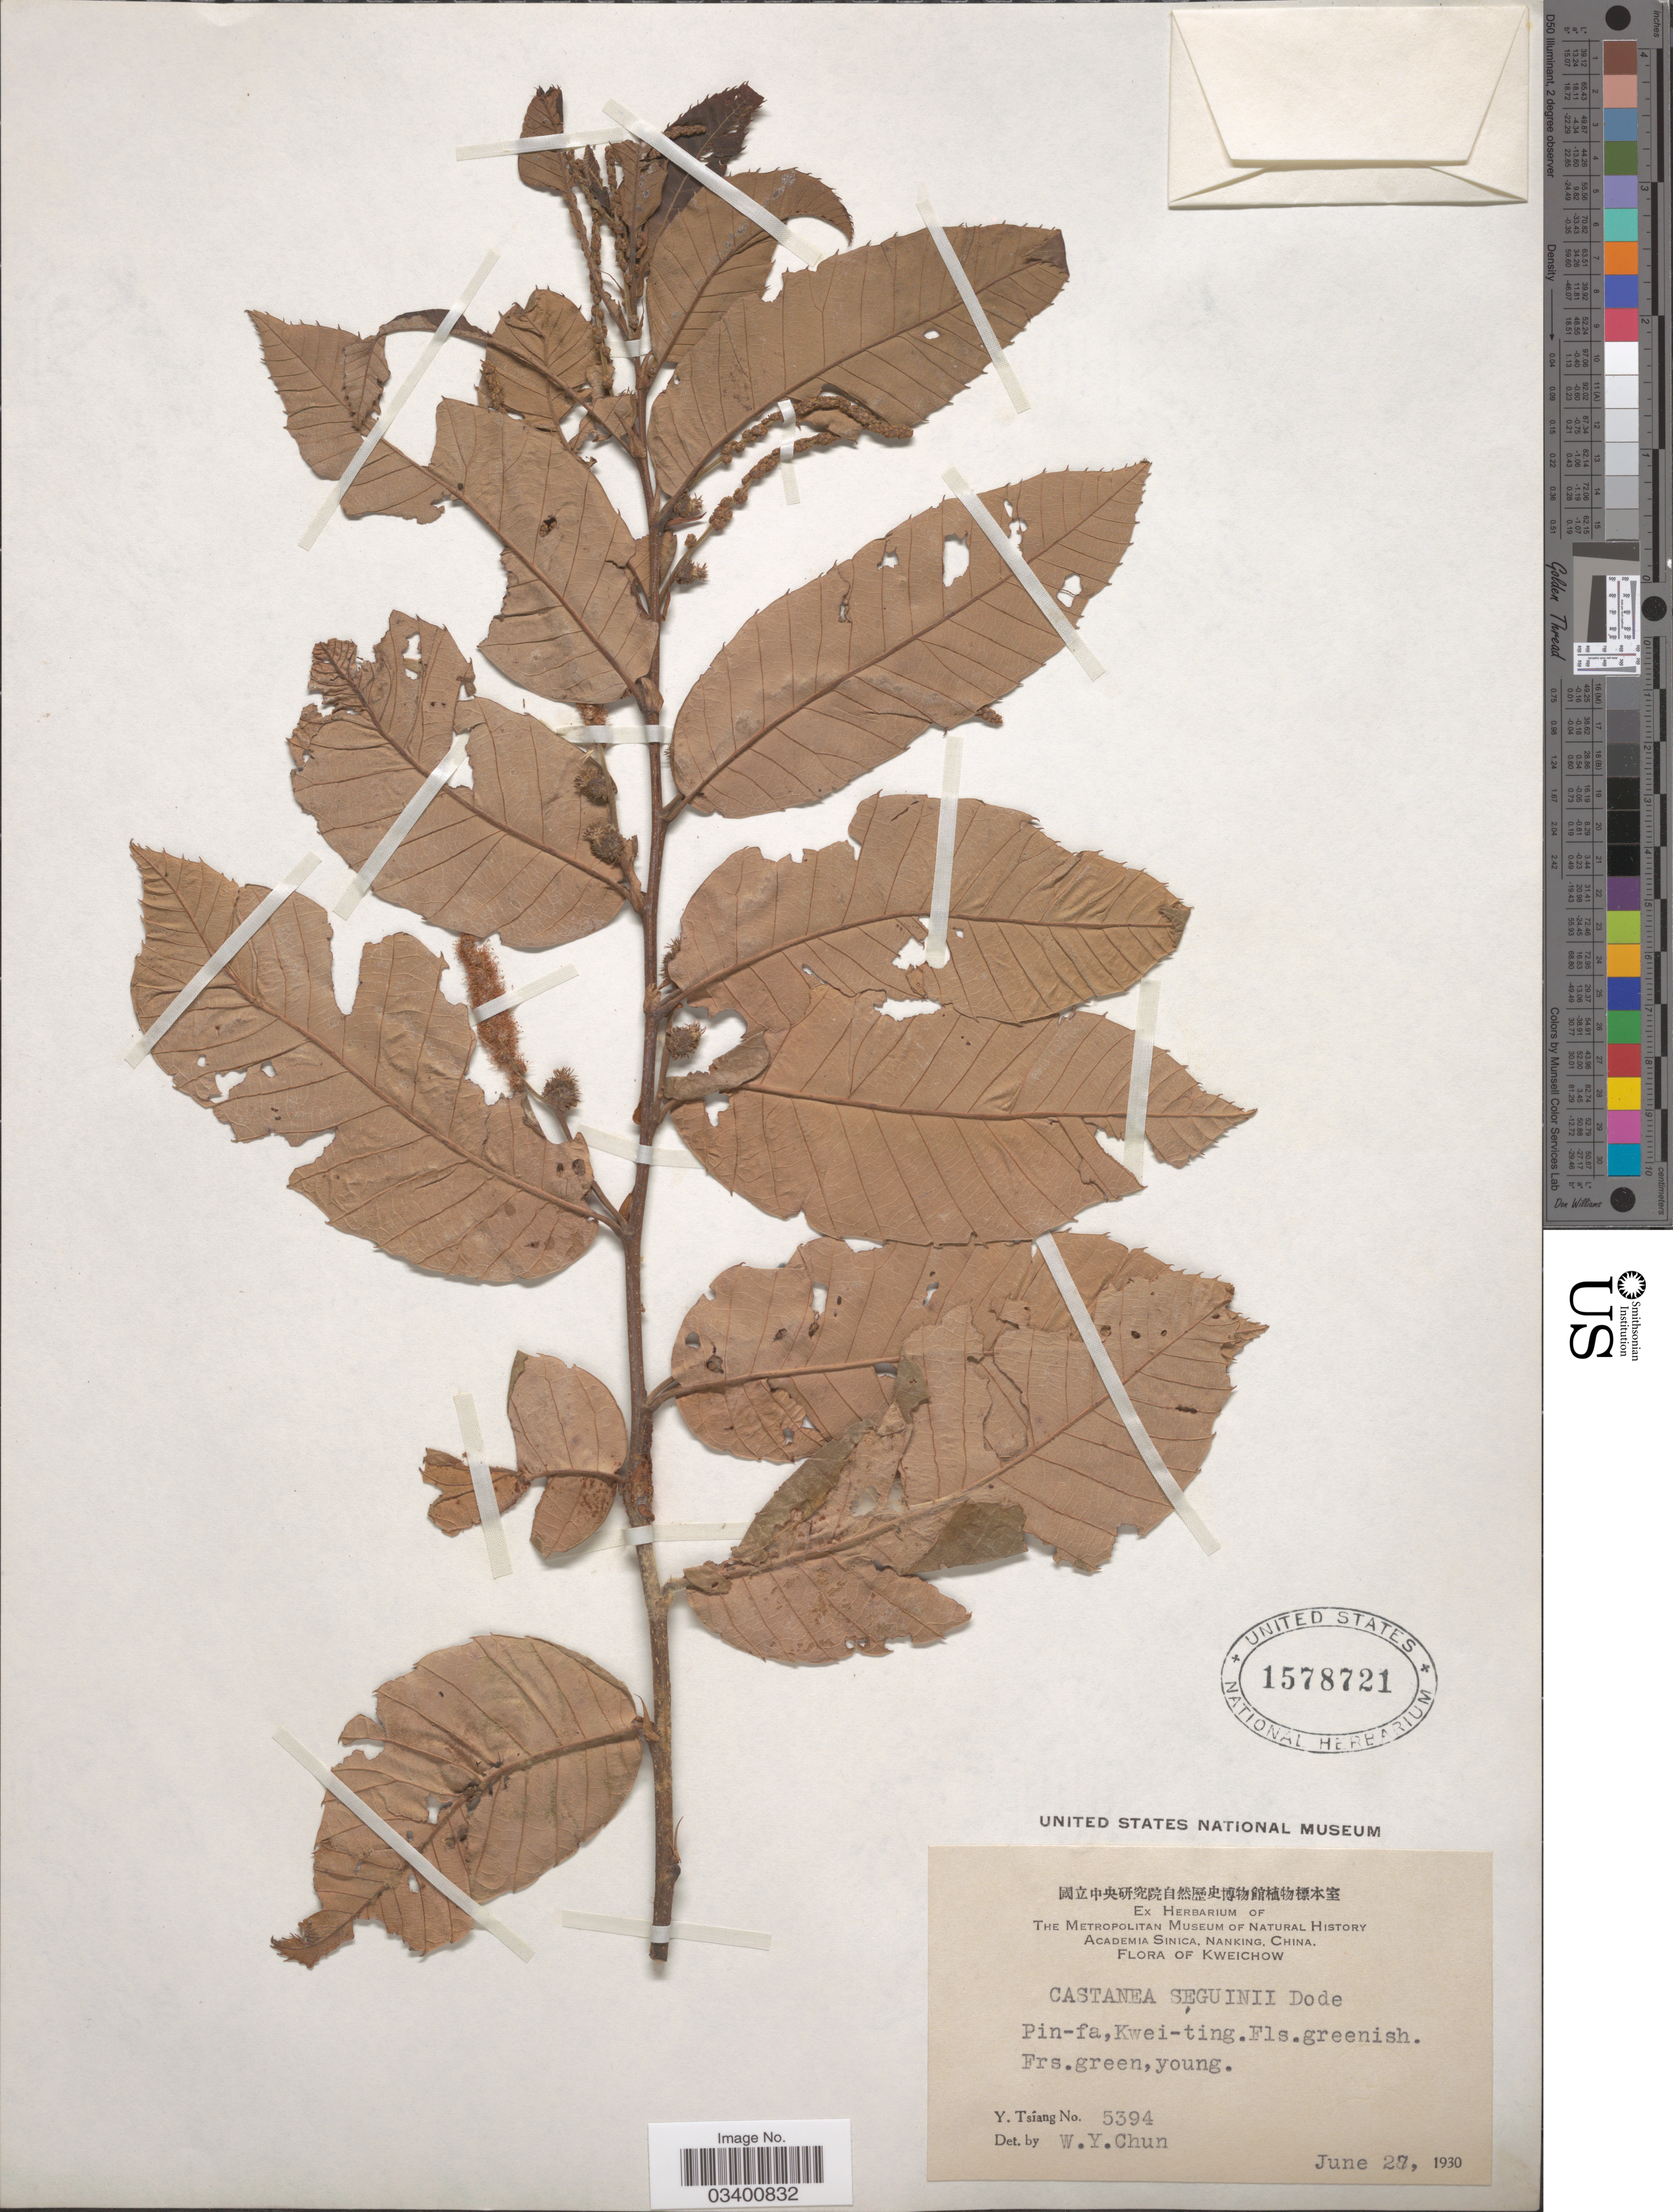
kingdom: Plantae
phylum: Tracheophyta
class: Magnoliopsida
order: Fagales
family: Fagaceae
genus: Castanea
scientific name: Castanea seguinii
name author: Dode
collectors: Y. Tsiang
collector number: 5394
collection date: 1930-06-27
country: China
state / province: Guizhou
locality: Kweichow. Pin-fa, Kwei-ting.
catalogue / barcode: US 1578721